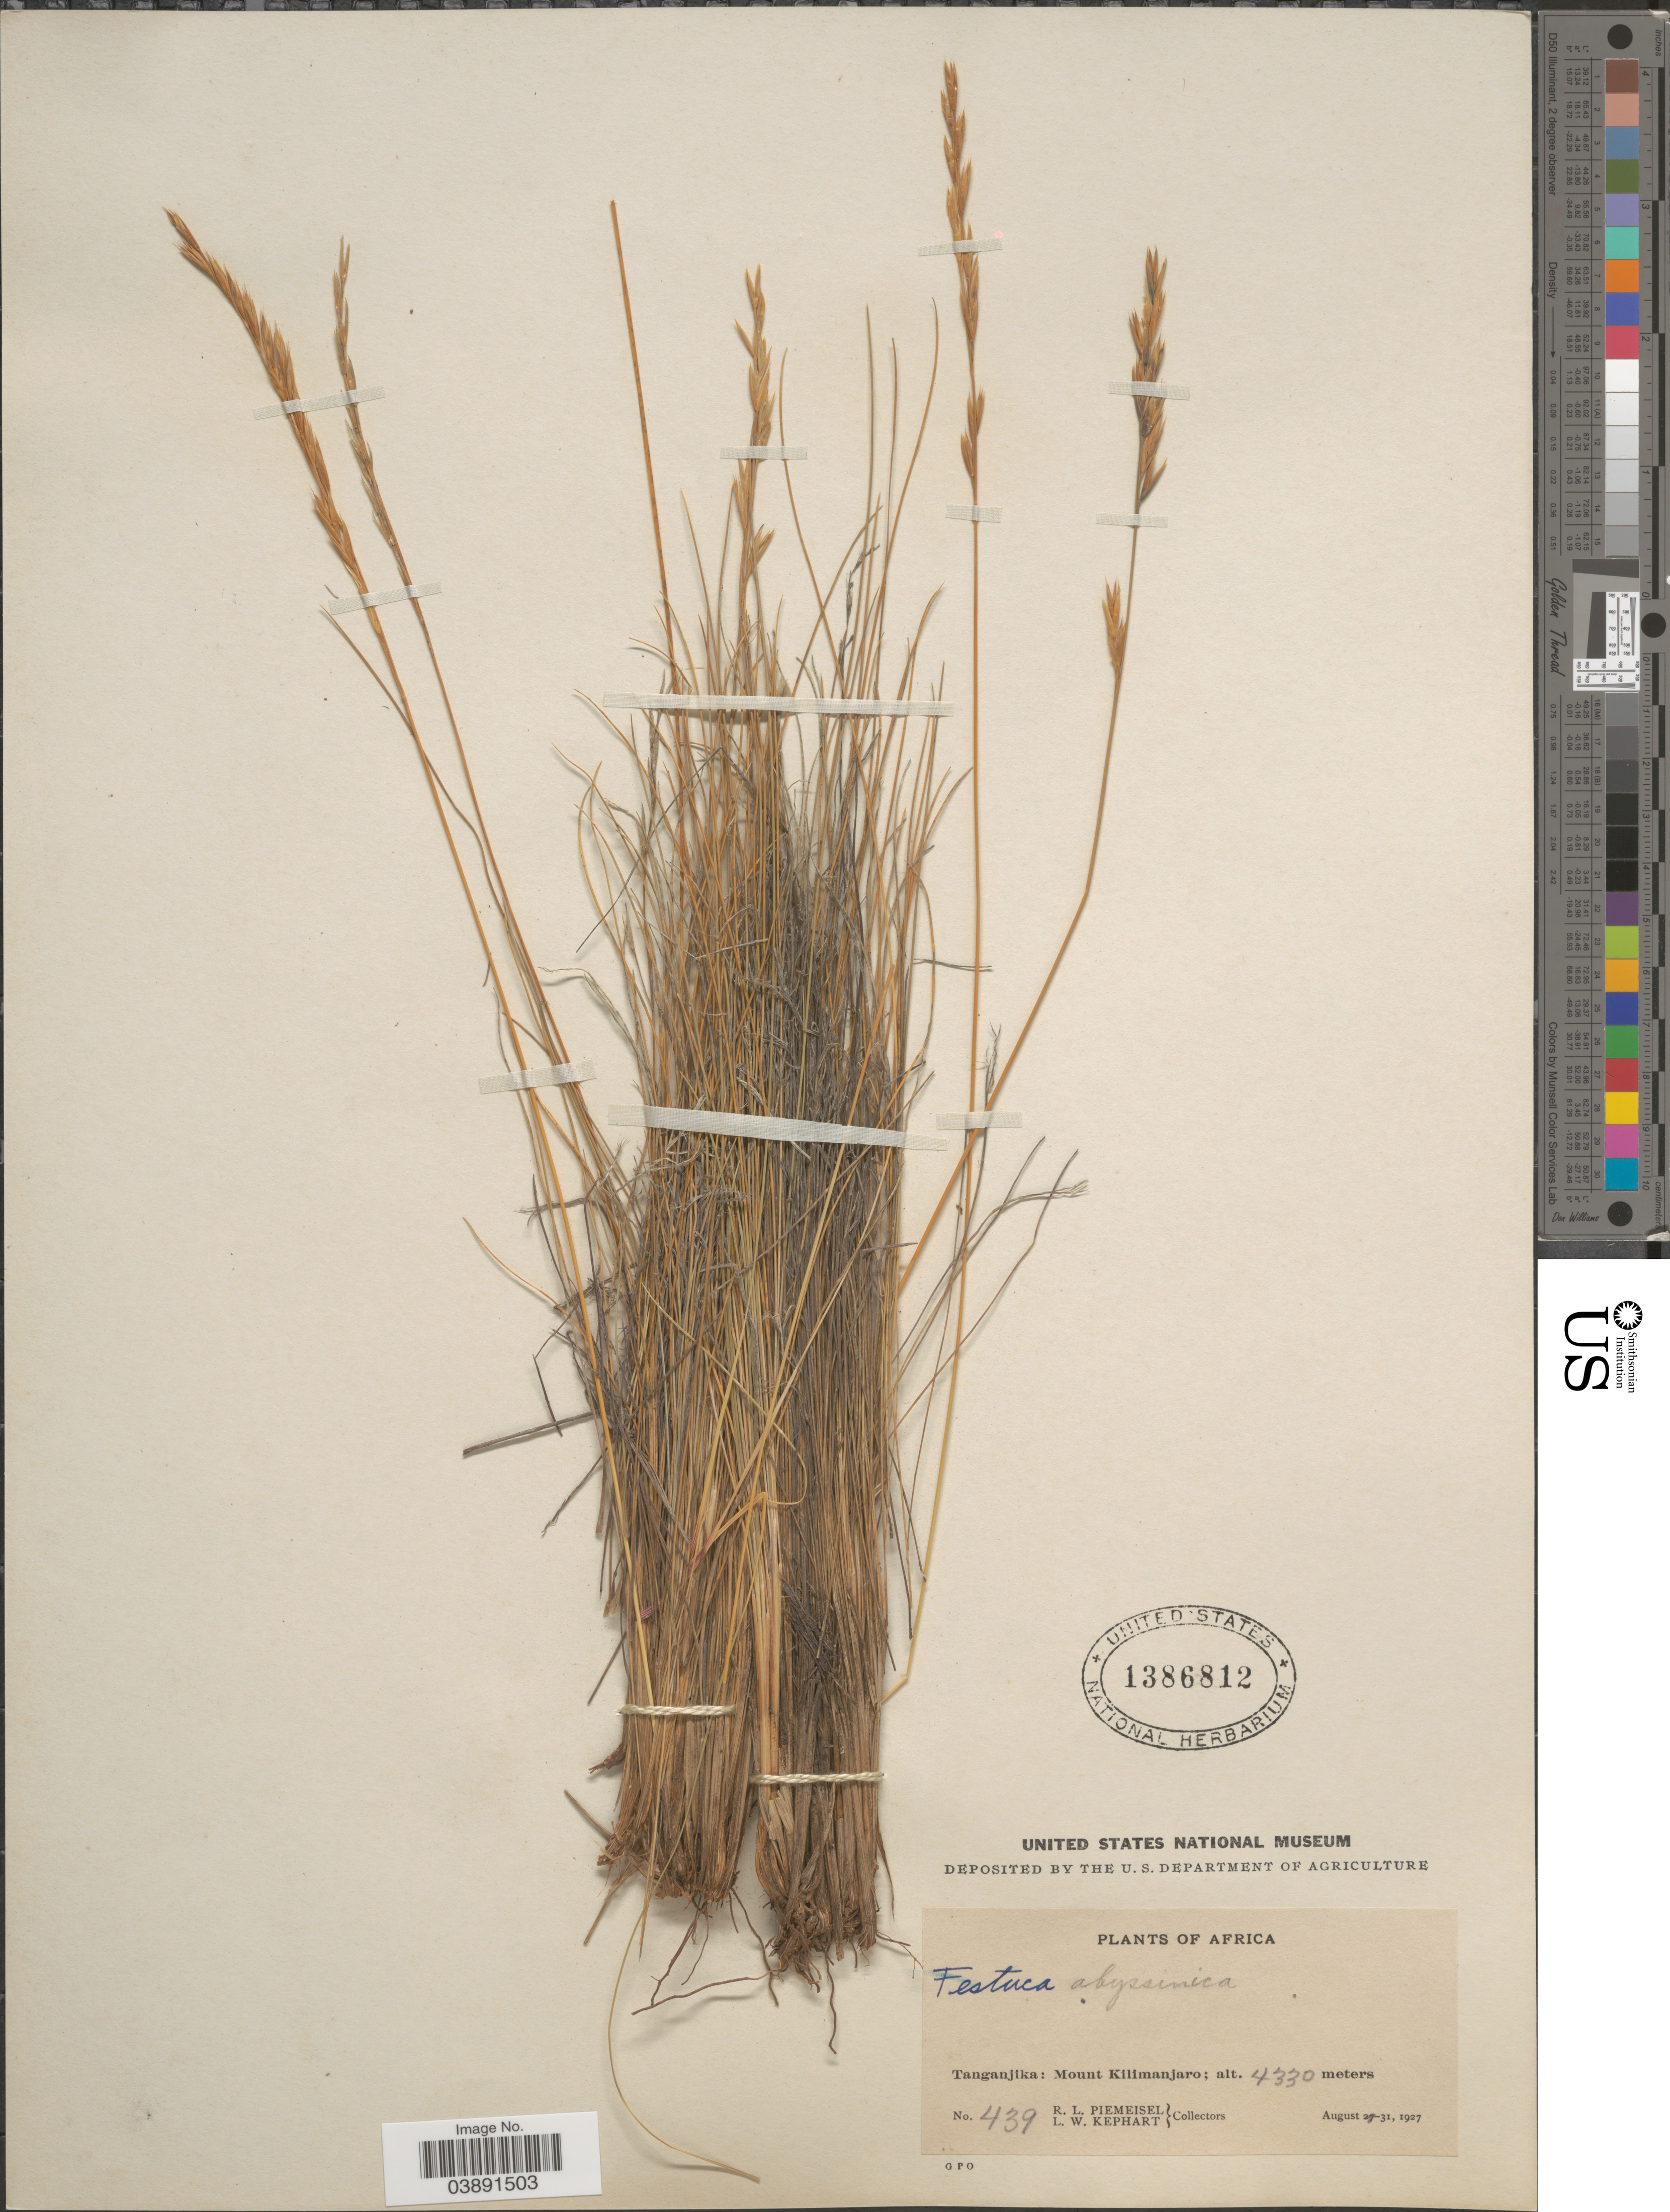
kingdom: Plantae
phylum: Tracheophyta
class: Liliopsida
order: Poales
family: Poaceae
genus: Festuca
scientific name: Festuca abyssinica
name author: Hochst. ex A. Rich.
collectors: R. L. Piemeisel & L. W. Kephart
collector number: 439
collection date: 1927-08-31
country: Tanzania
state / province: Kilimanjaro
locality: Tanganjika: Mount Kilimanjaro.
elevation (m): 4330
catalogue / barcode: US 1386812